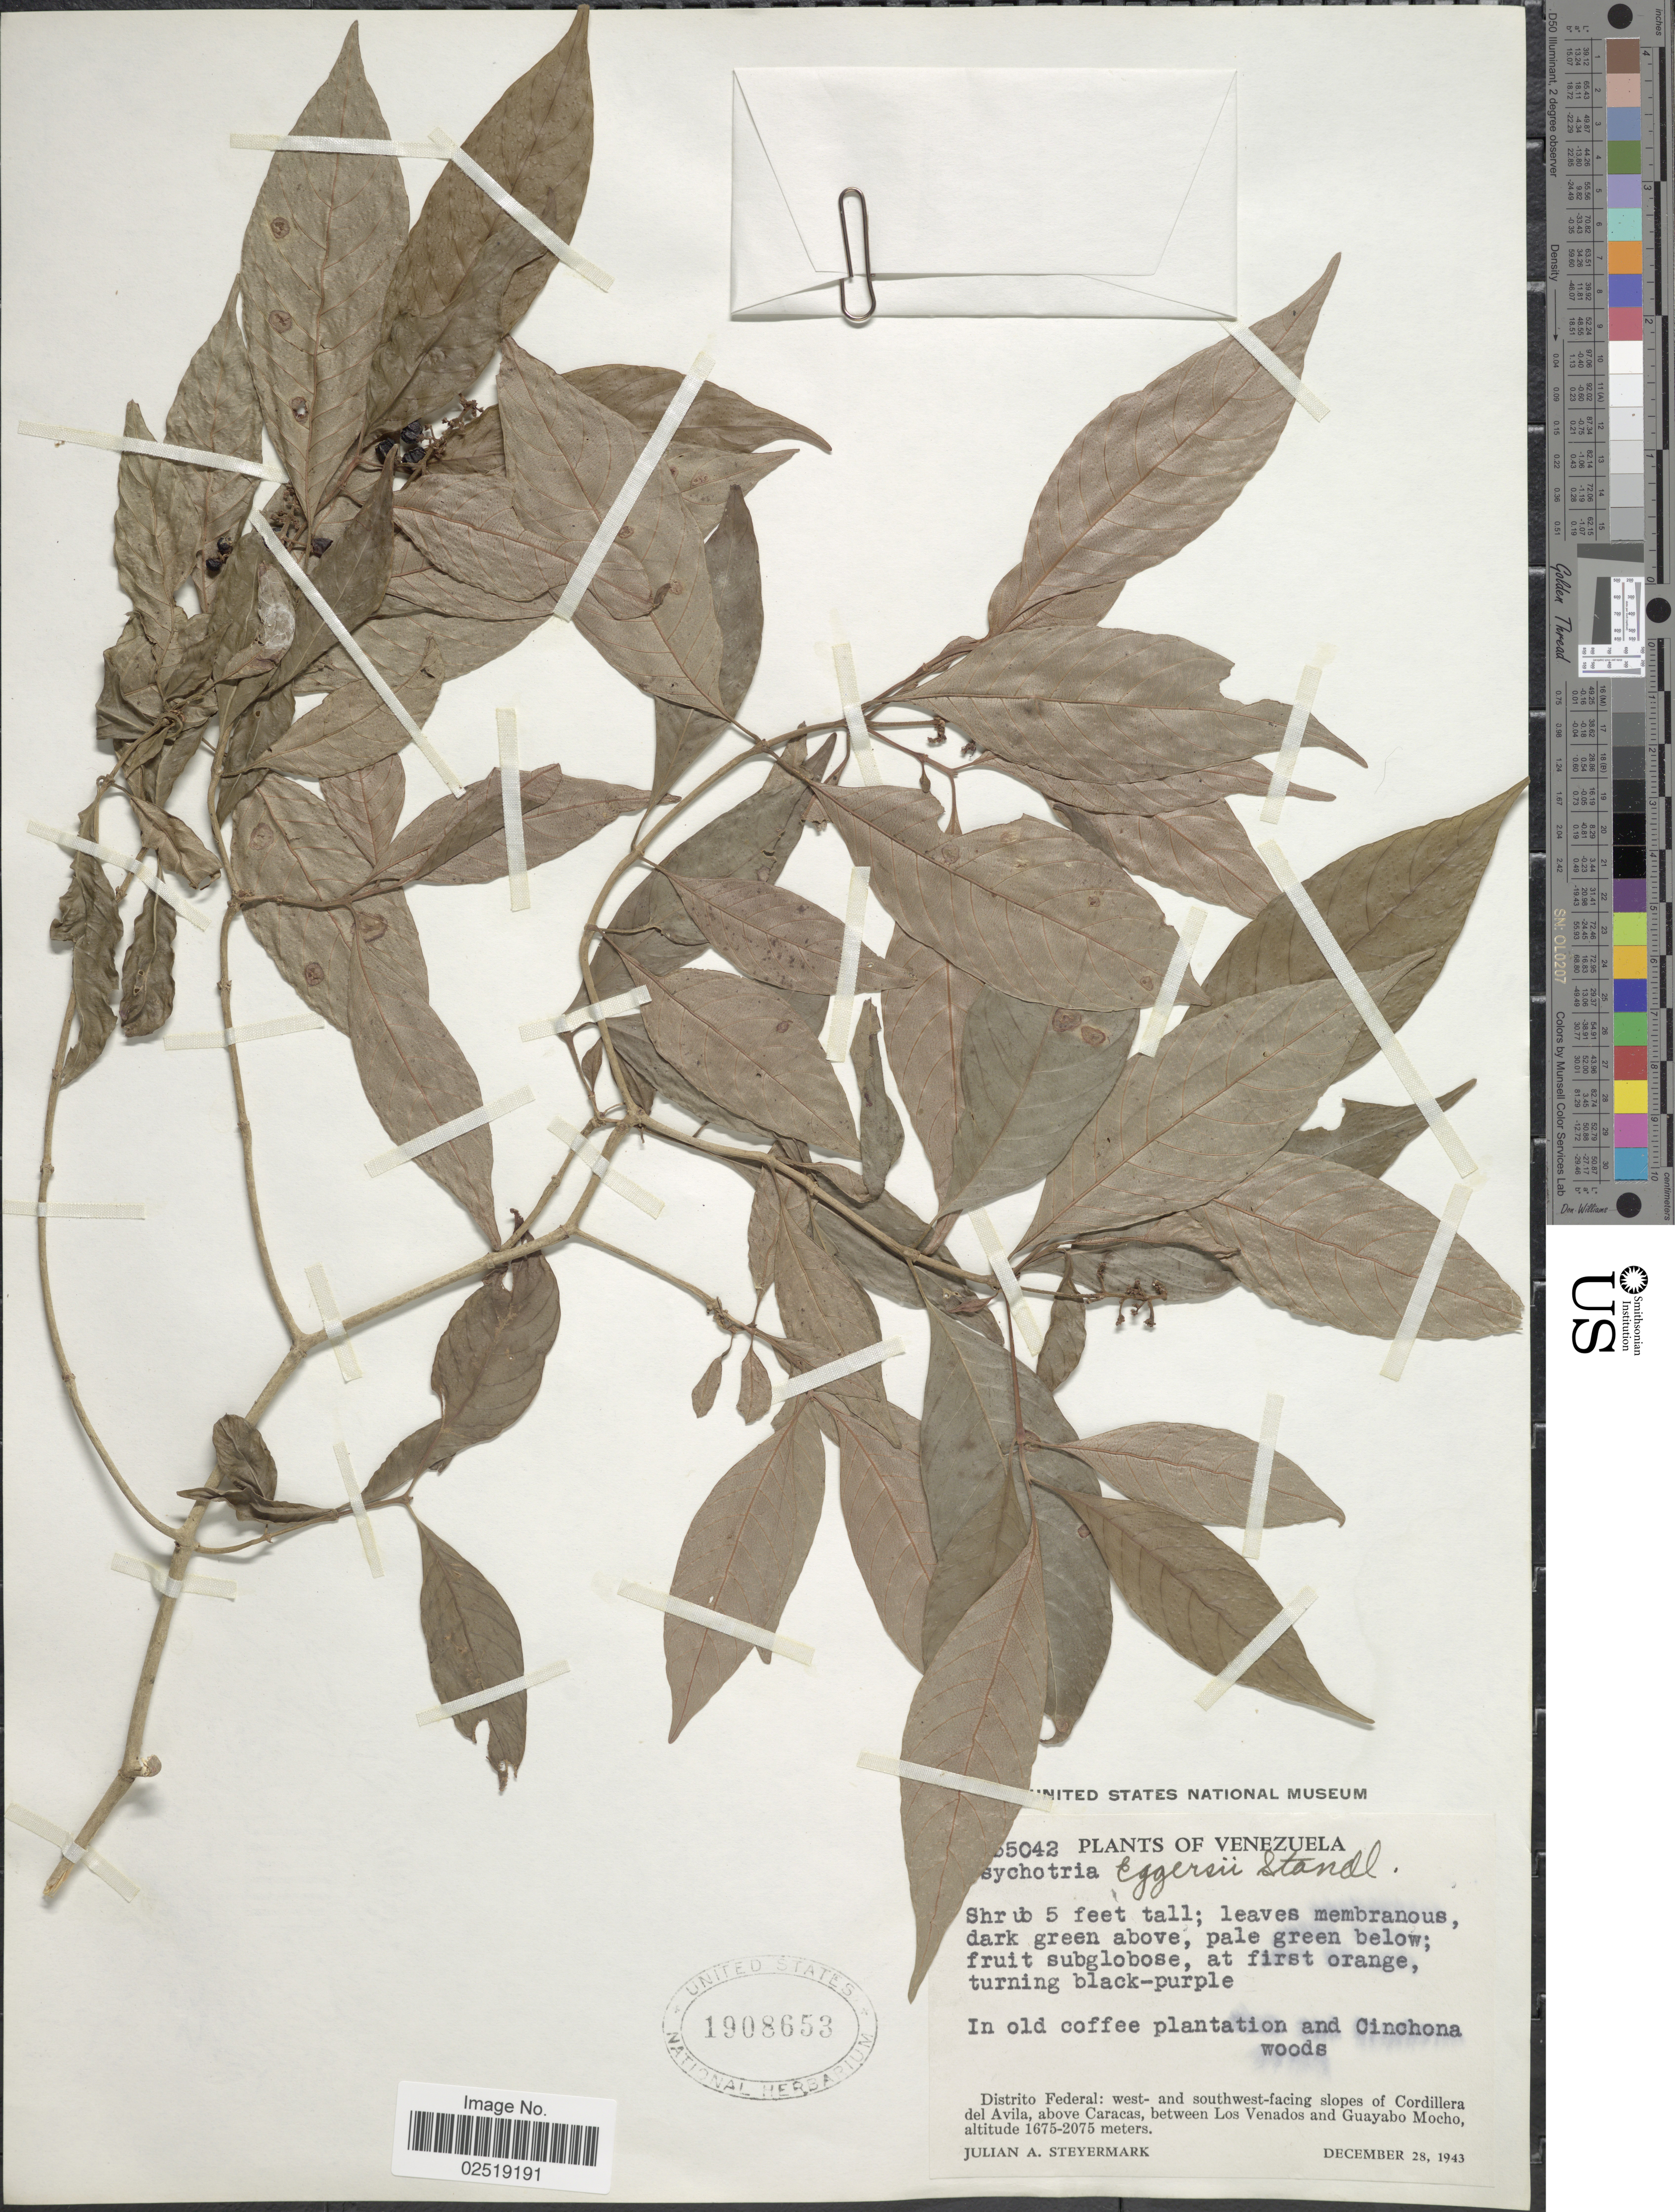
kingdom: Plantae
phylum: Tracheophyta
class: Magnoliopsida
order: Gentianales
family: Rubiaceae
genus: Psychotria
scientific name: Psychotria eggersii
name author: Standl.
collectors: J. Steyermark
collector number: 5042*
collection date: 1943-12-28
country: Venezuela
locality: Distrito Federal: west- and southwest-facing slopes of Cordillera del Avila, above Caracas, between Los Venados and Guayabo Mocho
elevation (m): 1675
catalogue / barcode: US 1908653